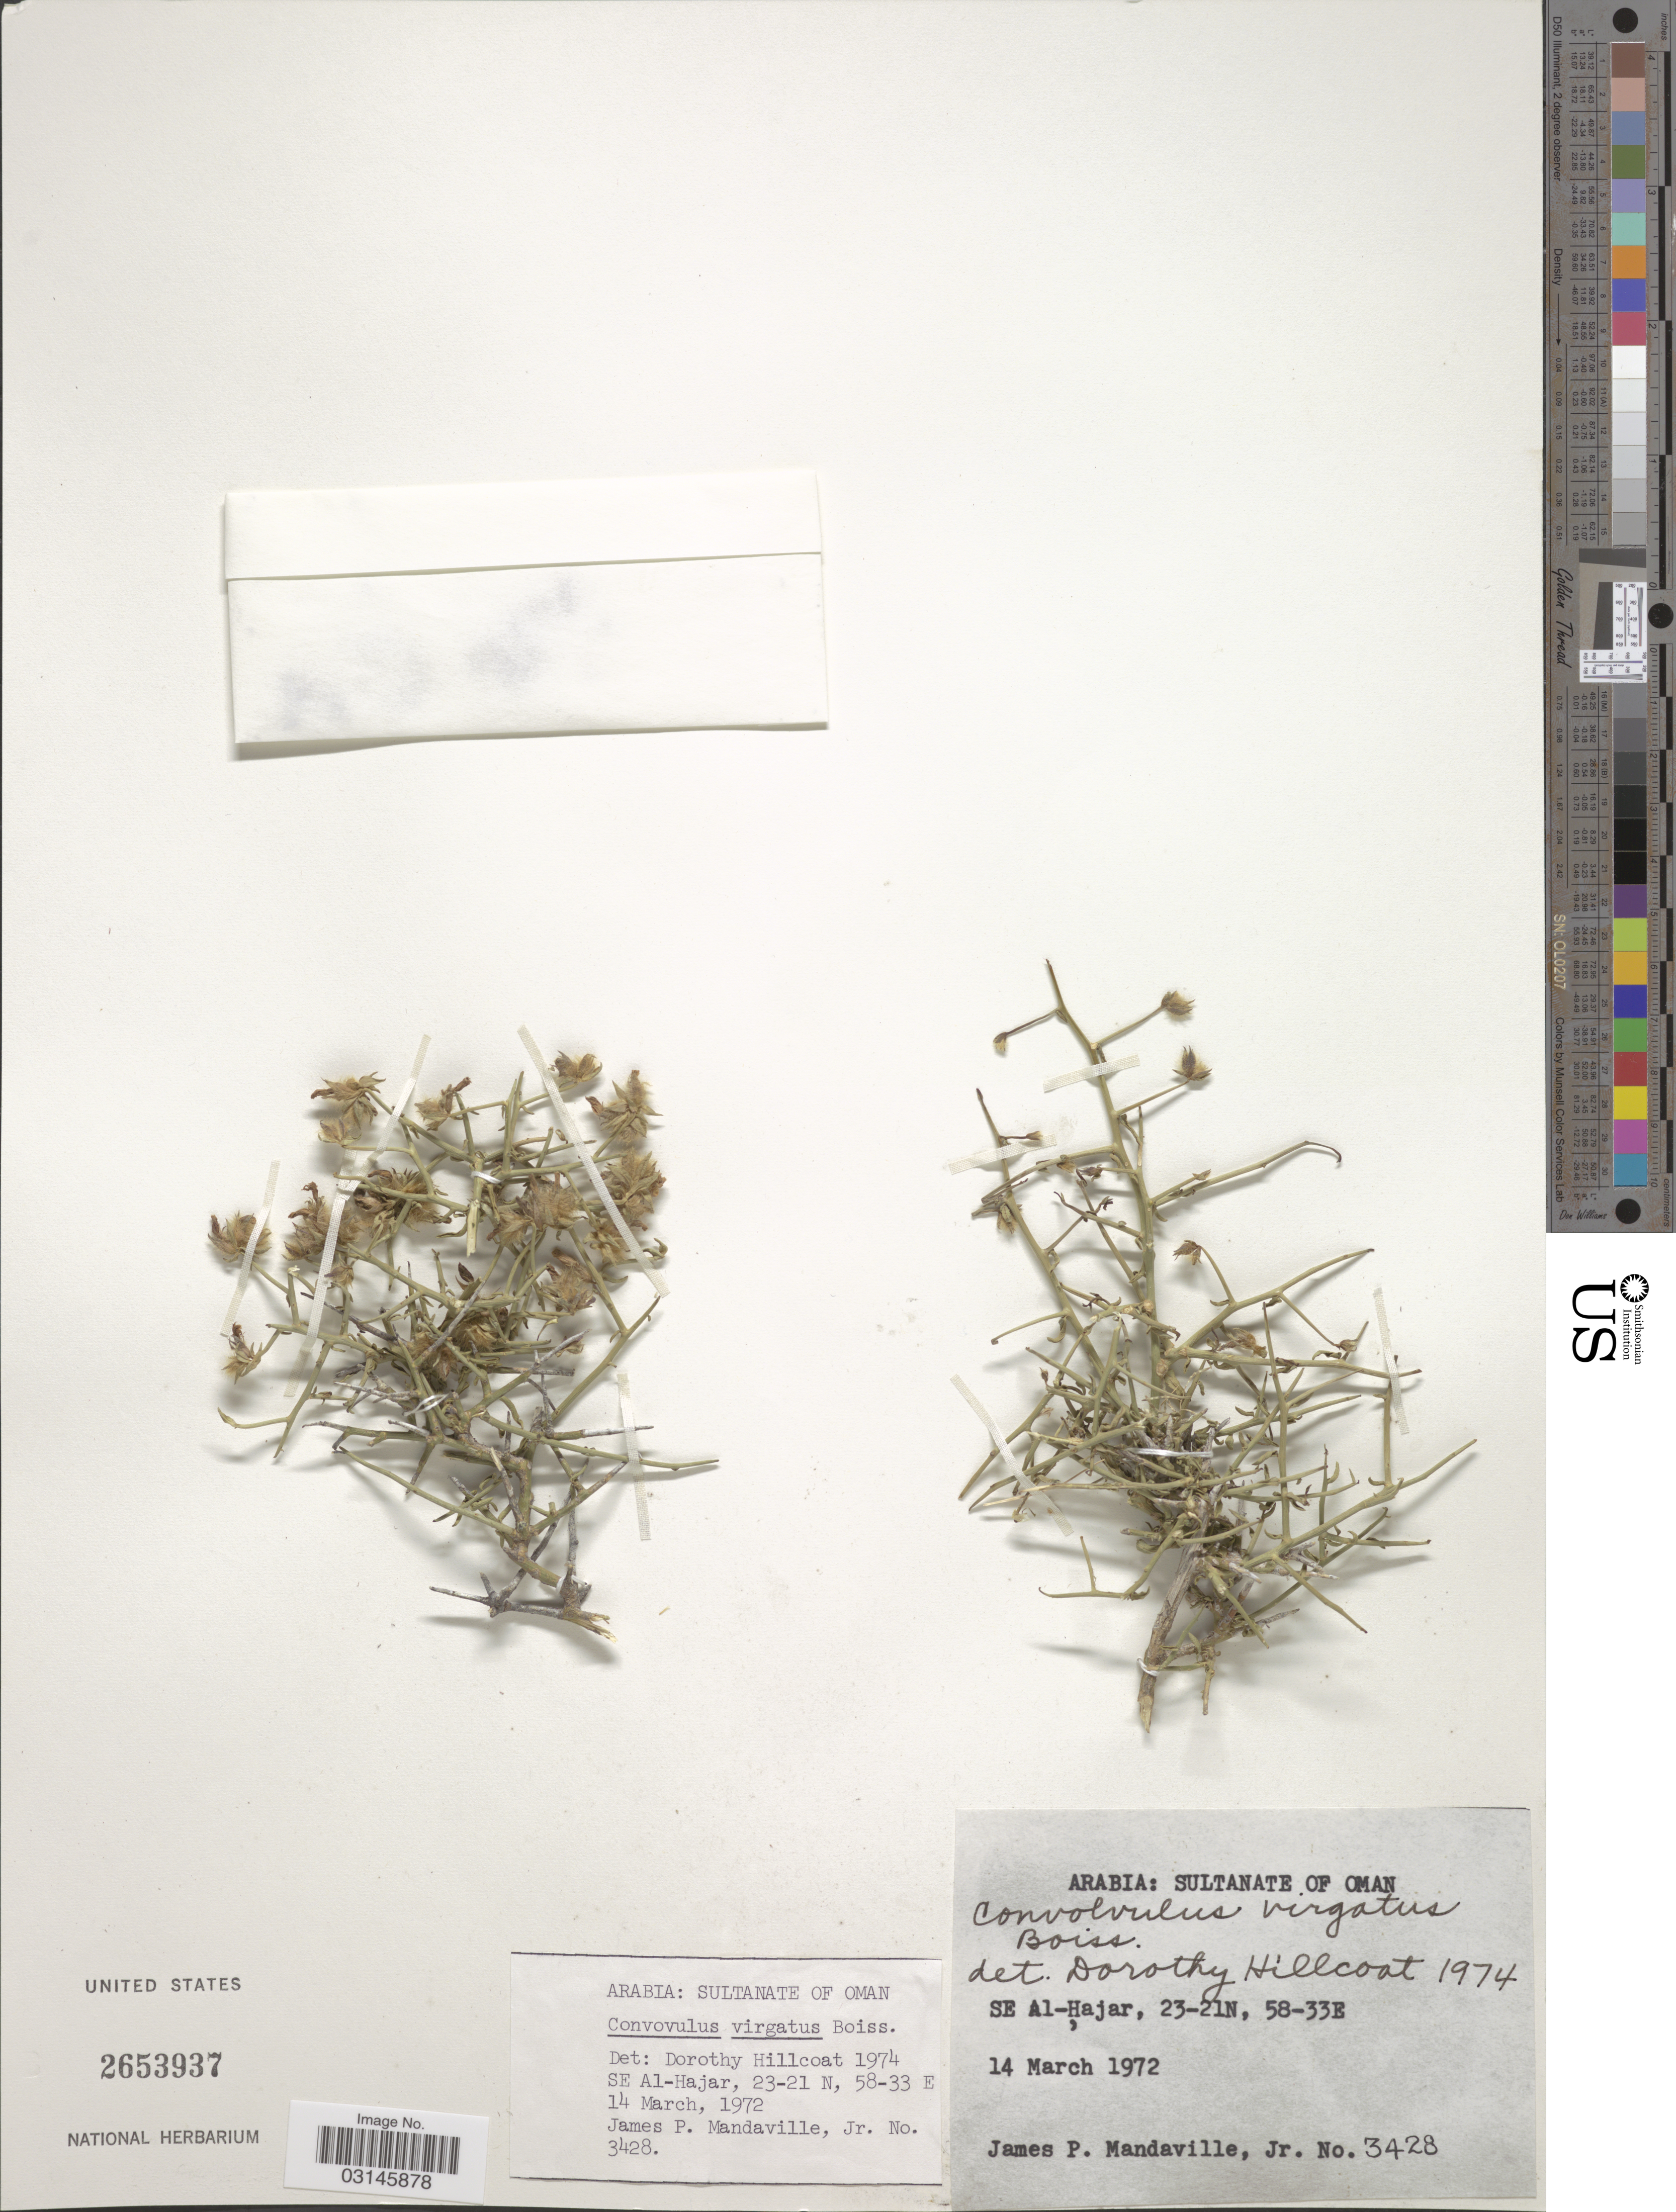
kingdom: Plantae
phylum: Tracheophyta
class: Magnoliopsida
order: Solanales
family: Convolvulaceae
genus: Convolvulus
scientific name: Convolvulus virgatus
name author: Boiss.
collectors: J. Mandaville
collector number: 3428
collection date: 1972-03-14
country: Oman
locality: Arabia: Sultanate of Oman, SE Al-Hajar.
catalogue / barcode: US 2653937